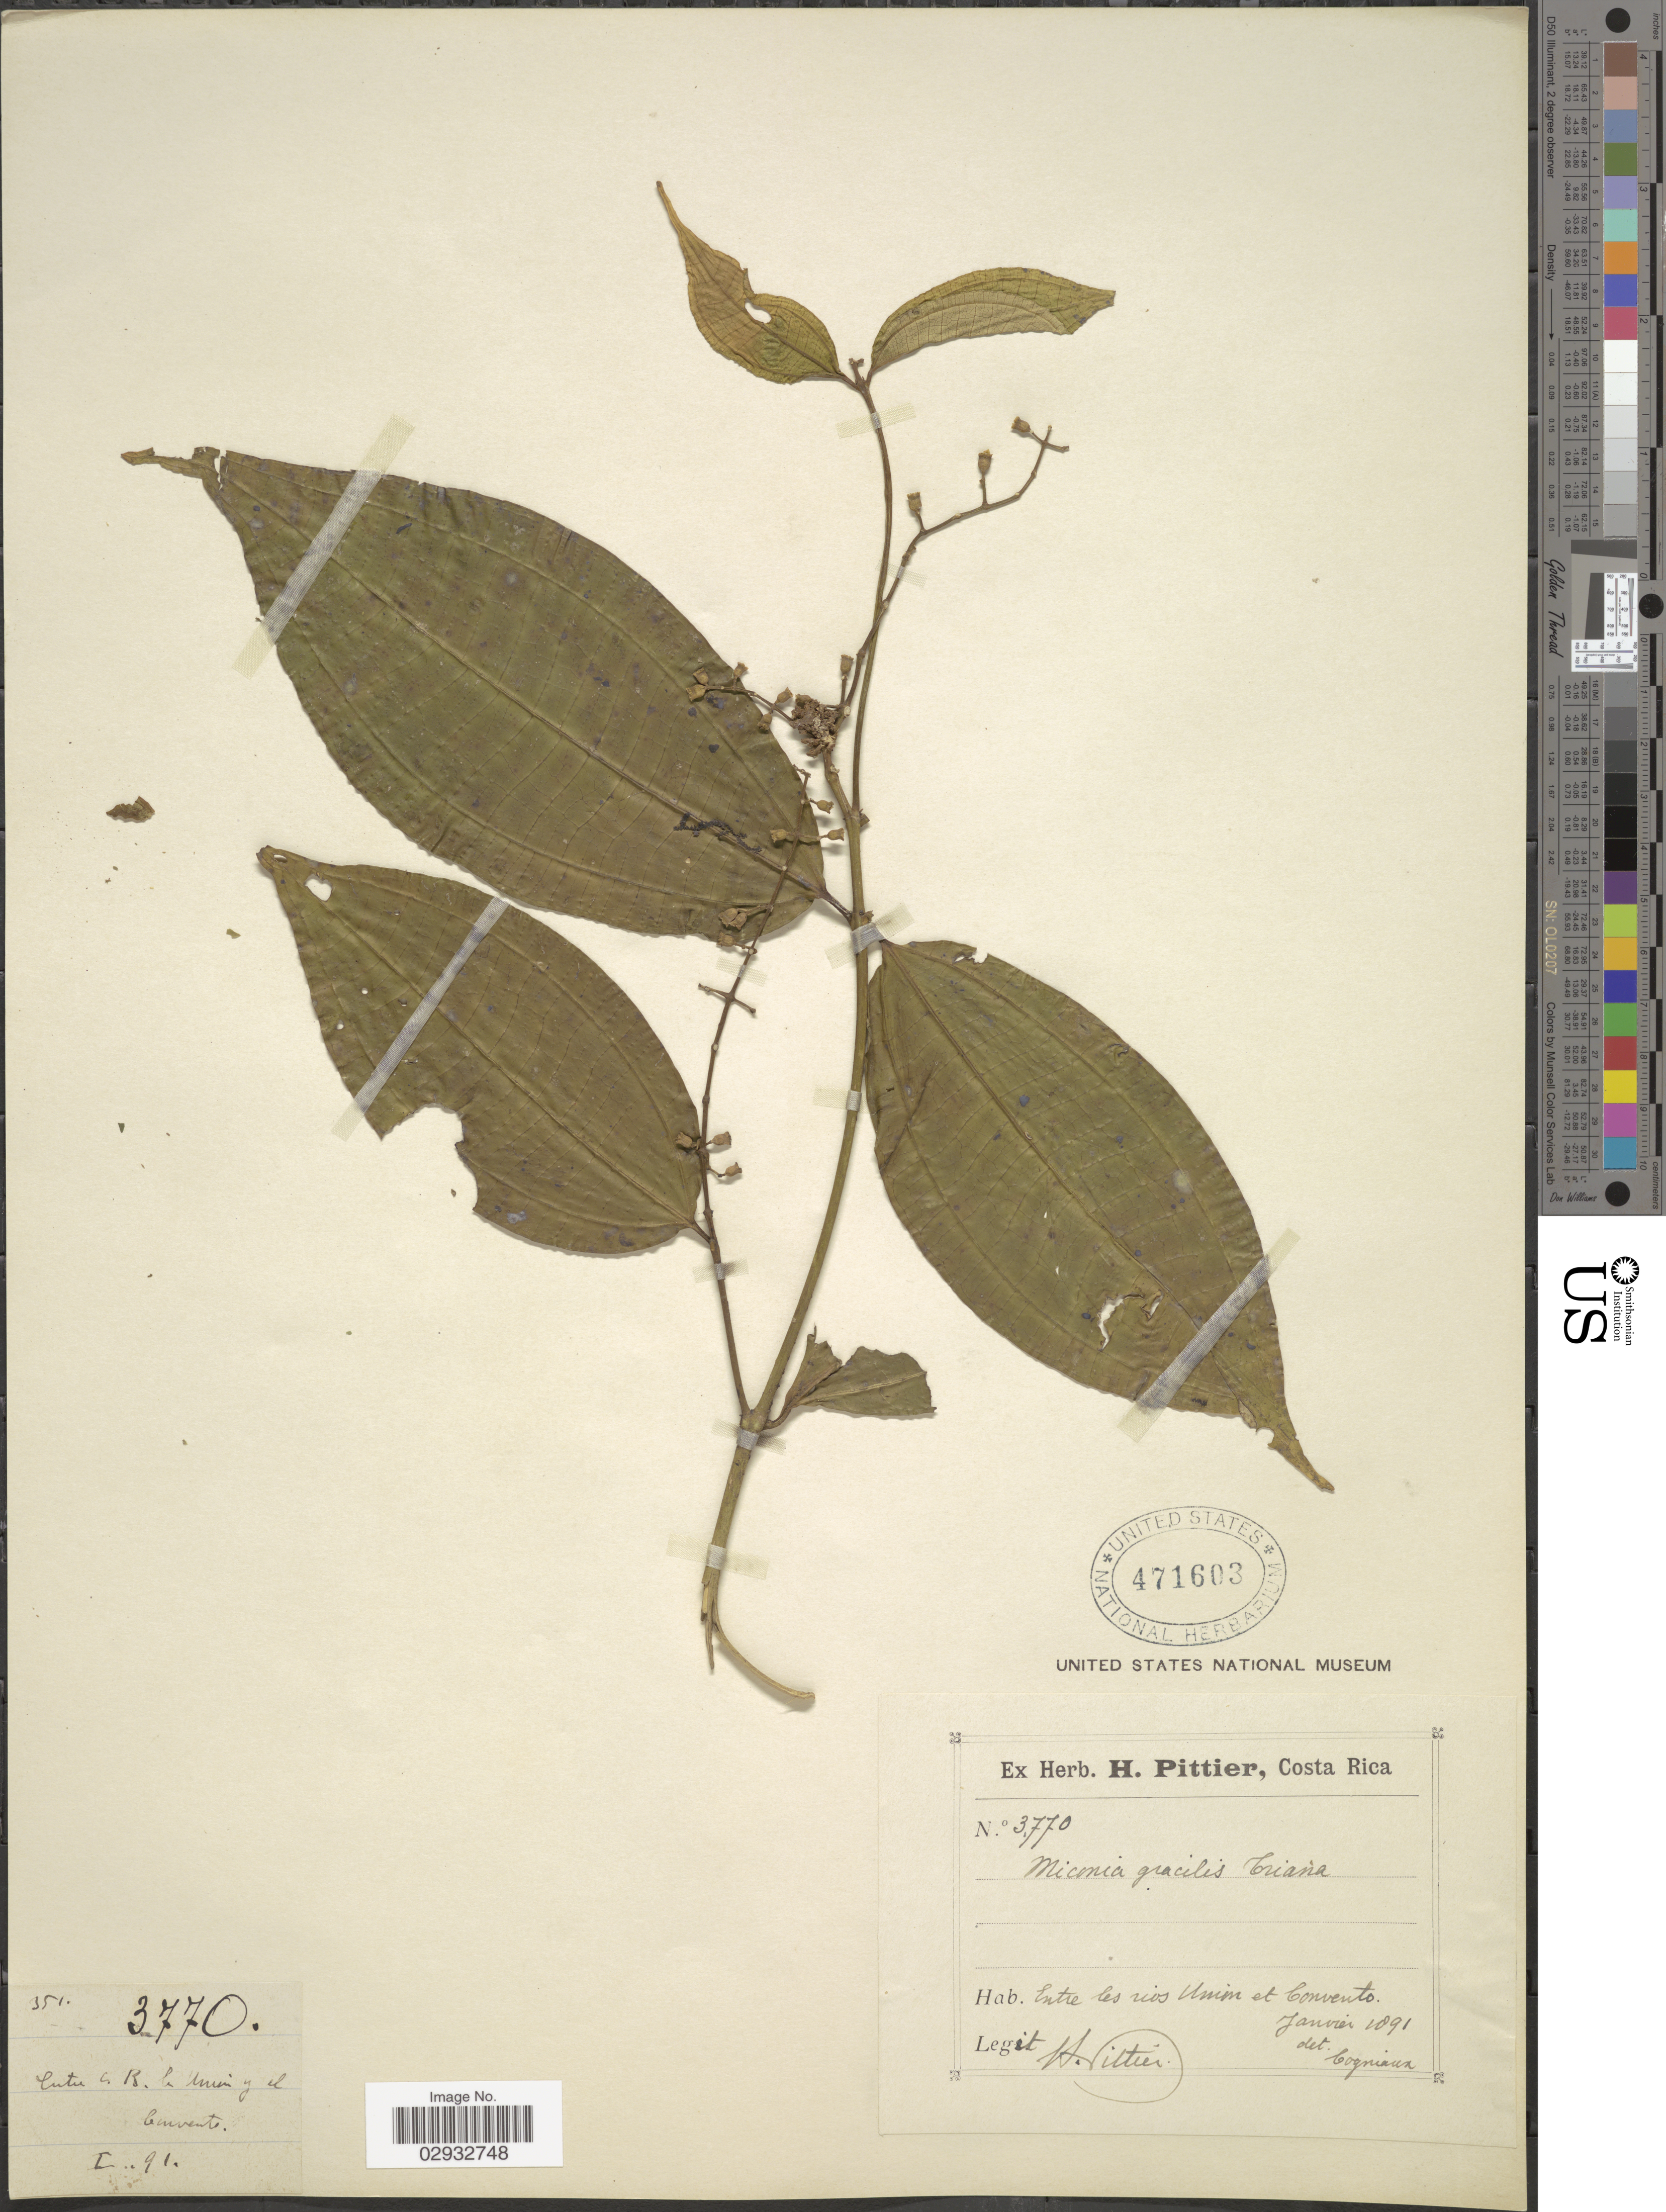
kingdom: Plantae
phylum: Tracheophyta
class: Magnoliopsida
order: Myrtales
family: Melastomataceae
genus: Miconia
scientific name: Miconia gracilis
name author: Triana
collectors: H. F. Pittier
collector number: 3770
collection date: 1891-01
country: Costa Rica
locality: Entre les rios Union et Convento.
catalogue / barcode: US 471603